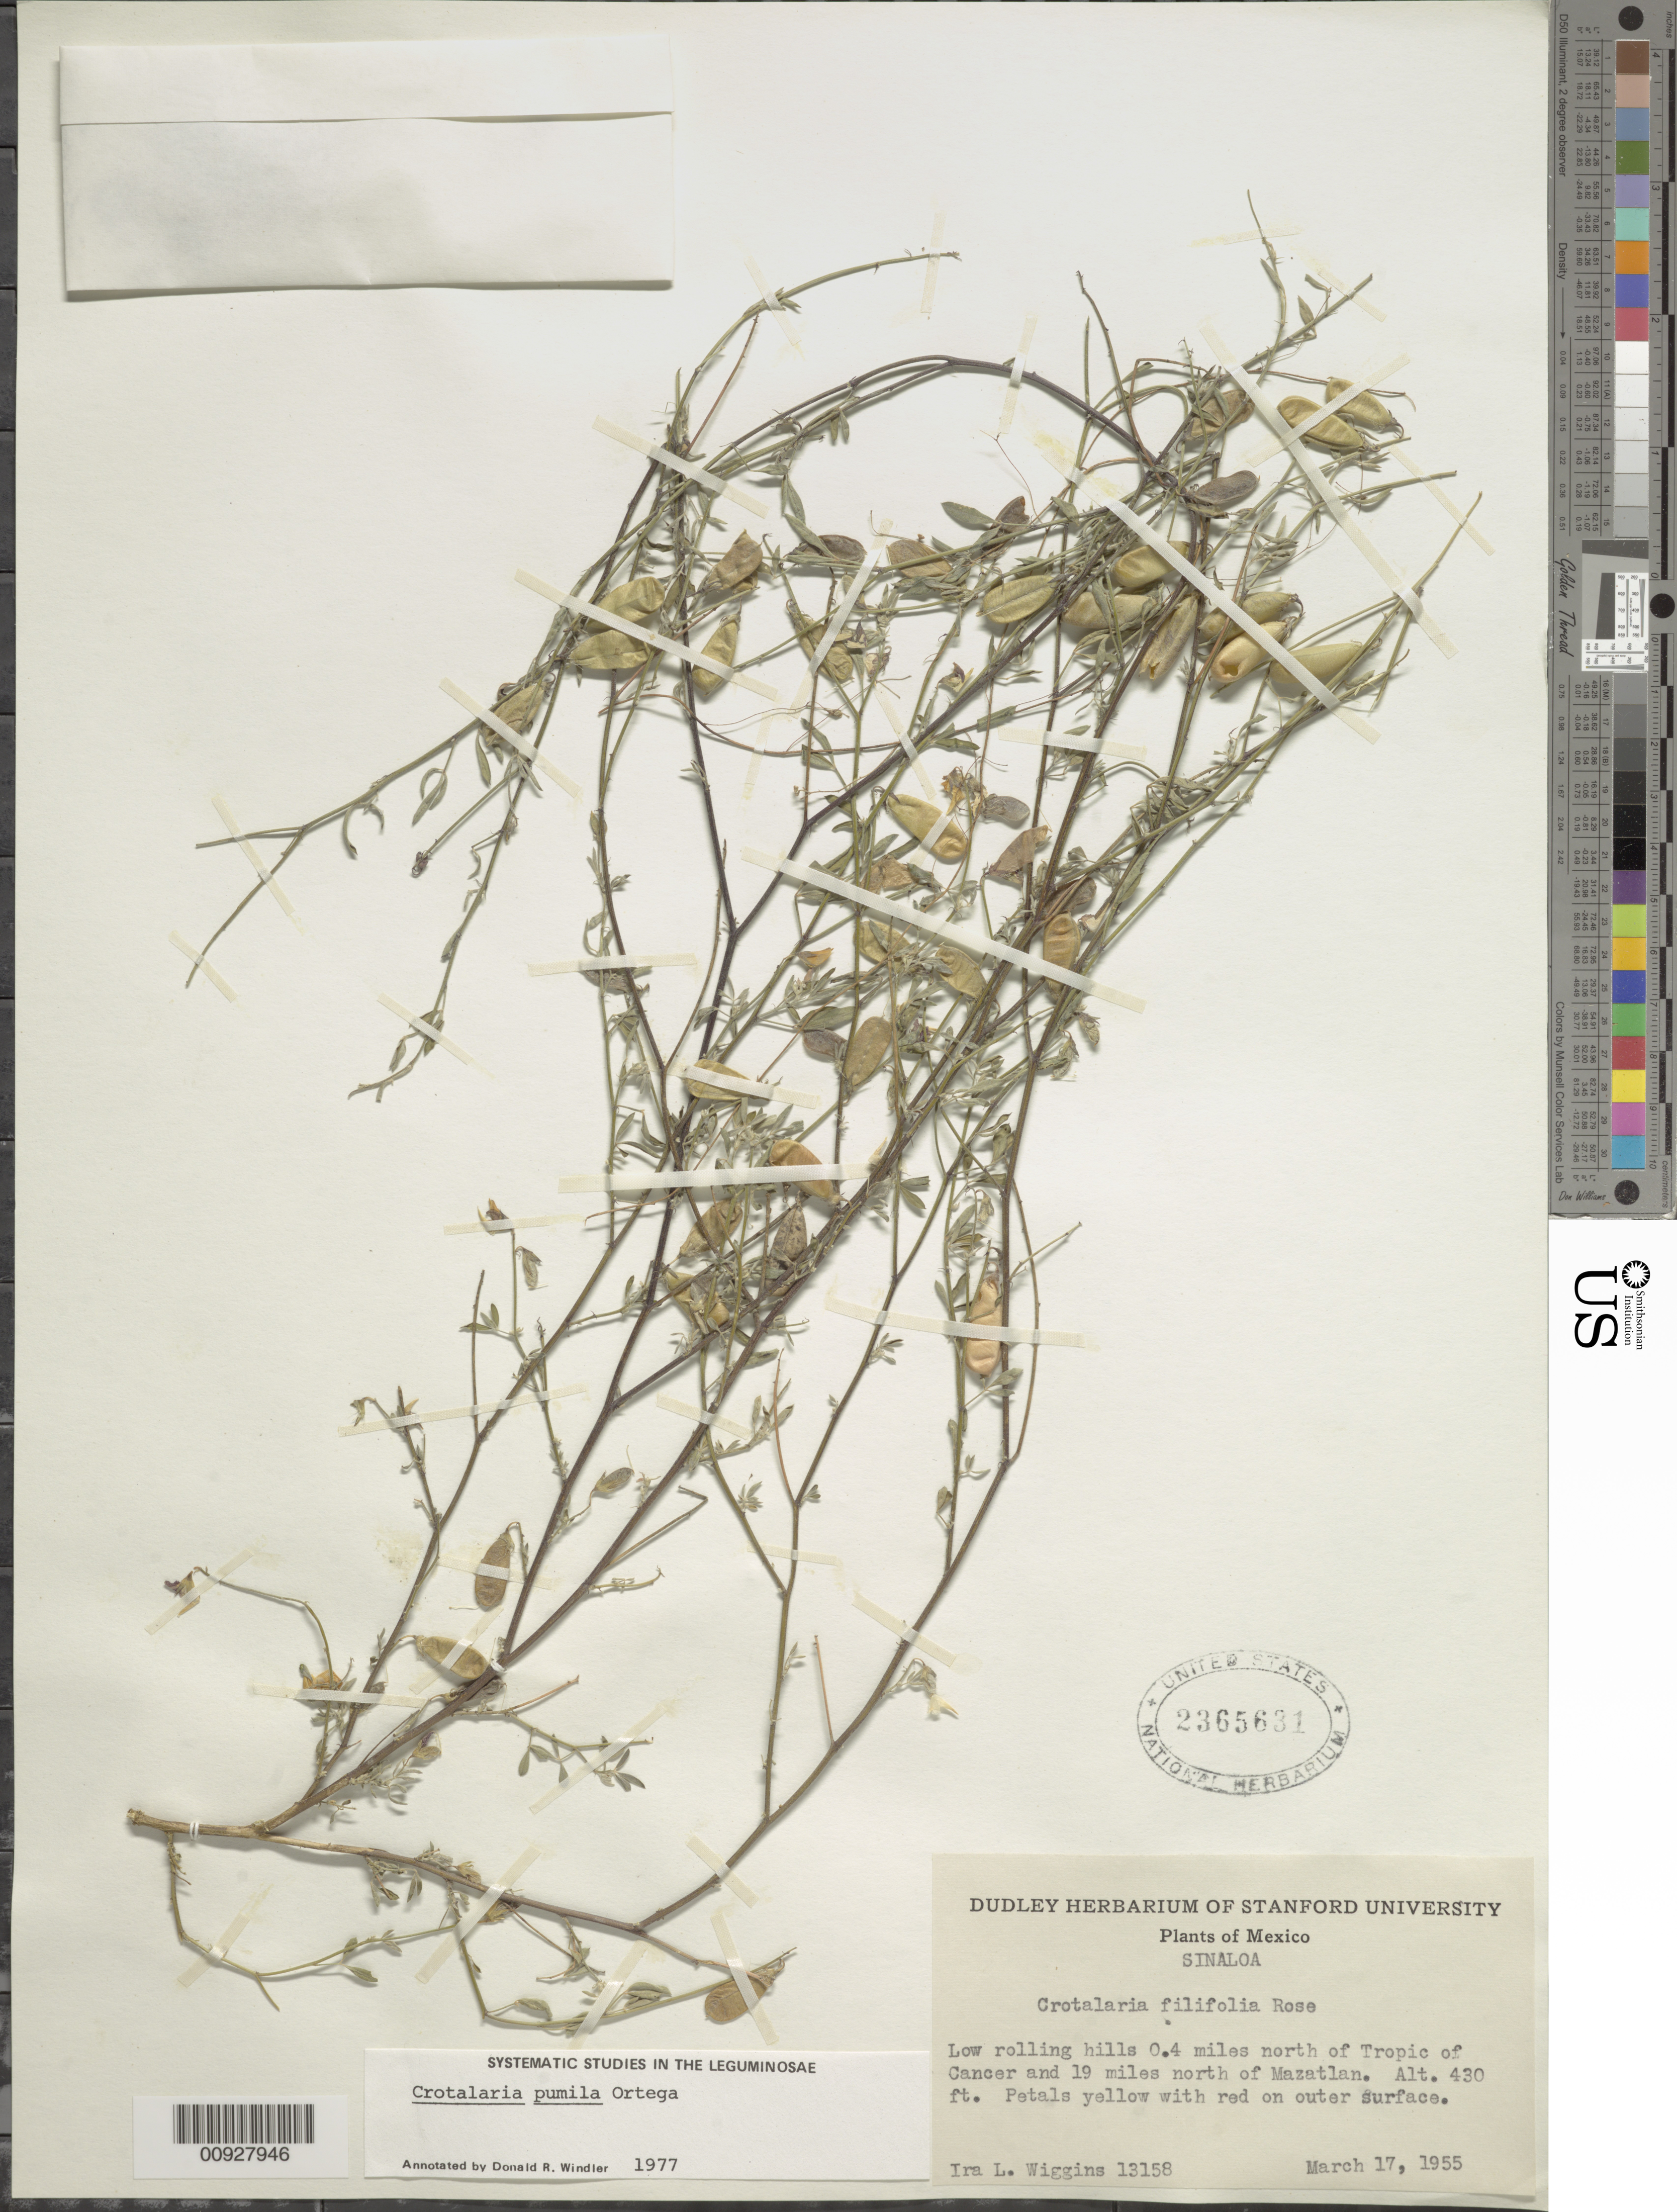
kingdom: Plantae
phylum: Tracheophyta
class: Magnoliopsida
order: Fabales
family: Fabaceae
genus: Crotalaria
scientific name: Crotalaria pumila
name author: Ortega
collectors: I. L. Wiggins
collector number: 13158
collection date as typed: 17 Mar 1955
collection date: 1955-03-17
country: Mexico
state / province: Sinaloa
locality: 0.4 miles north of Tropic of Cancer and 19 miles north of Mazatlán.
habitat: Low rolling hills.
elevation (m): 131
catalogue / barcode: US 2365631